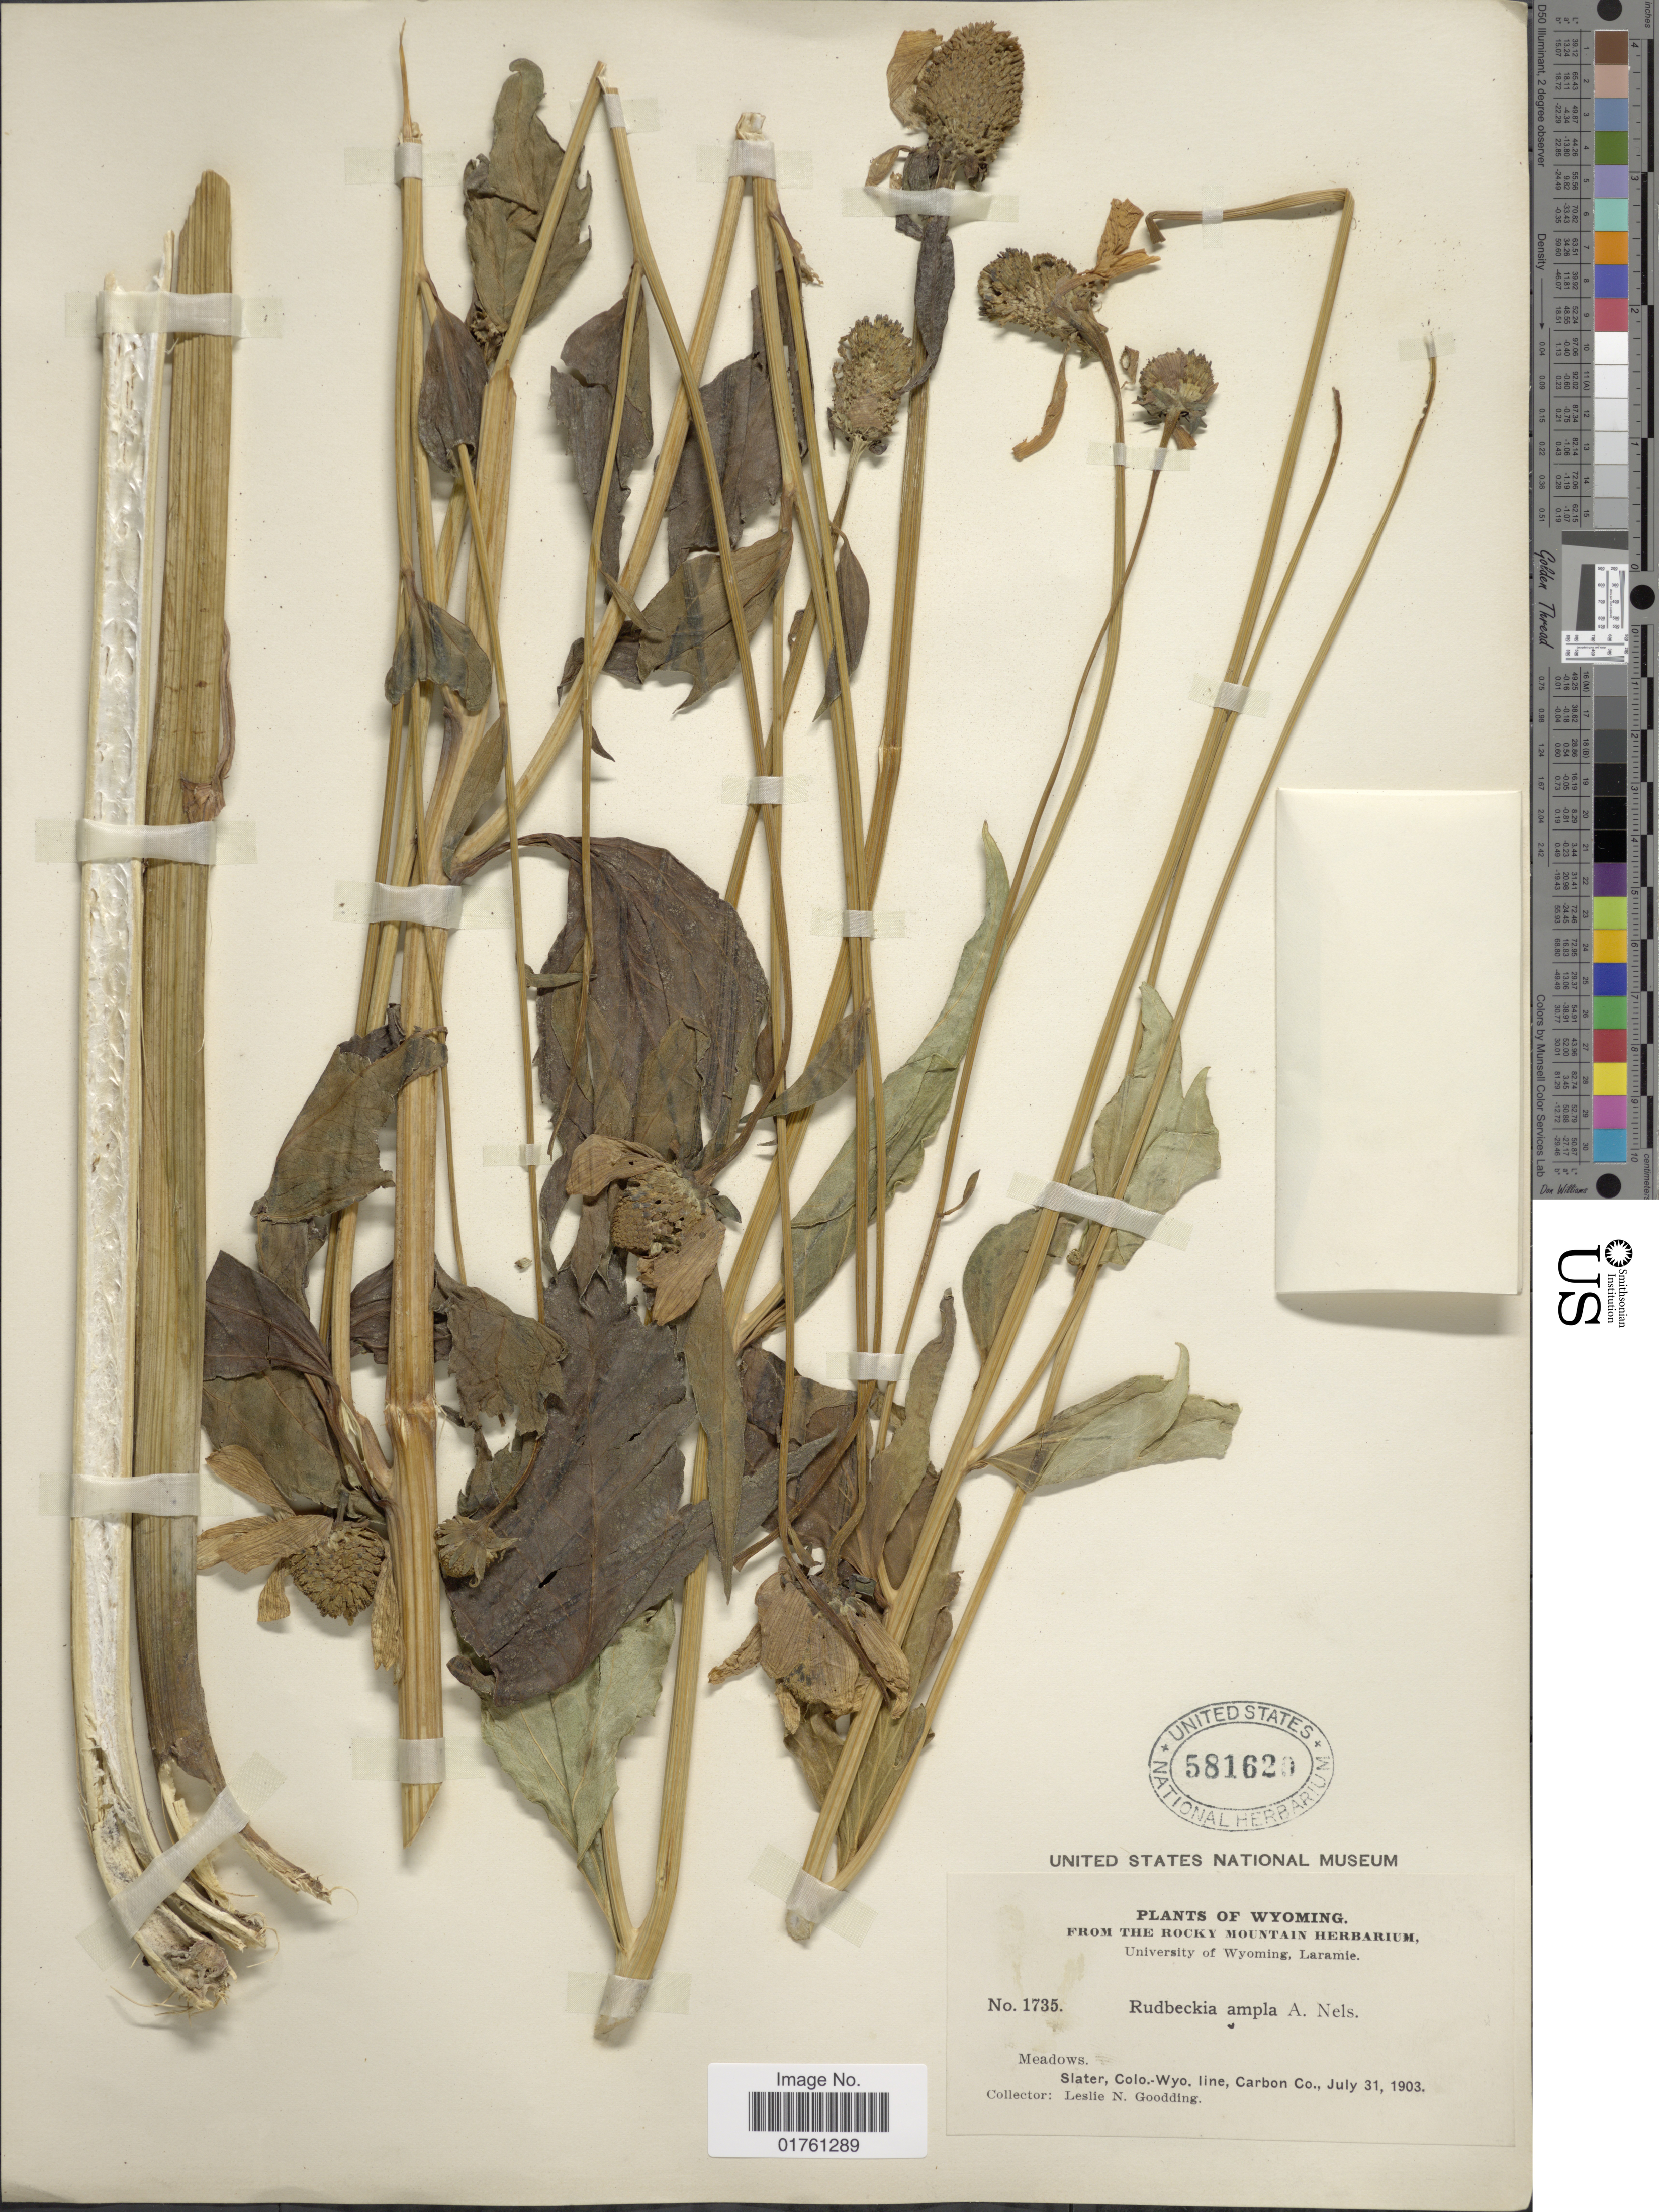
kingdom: Plantae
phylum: Tracheophyta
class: Magnoliopsida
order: Asterales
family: Asteraceae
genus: Rudbeckia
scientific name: Rudbeckia laciniata var. ampla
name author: (A. Nelson) Cronq.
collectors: L. N. Goodding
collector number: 1735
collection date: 1903-07-31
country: United States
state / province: Wyoming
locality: Meadows, Slater, Colo.-Wyo. Line, Carbon Co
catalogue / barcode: US 581620